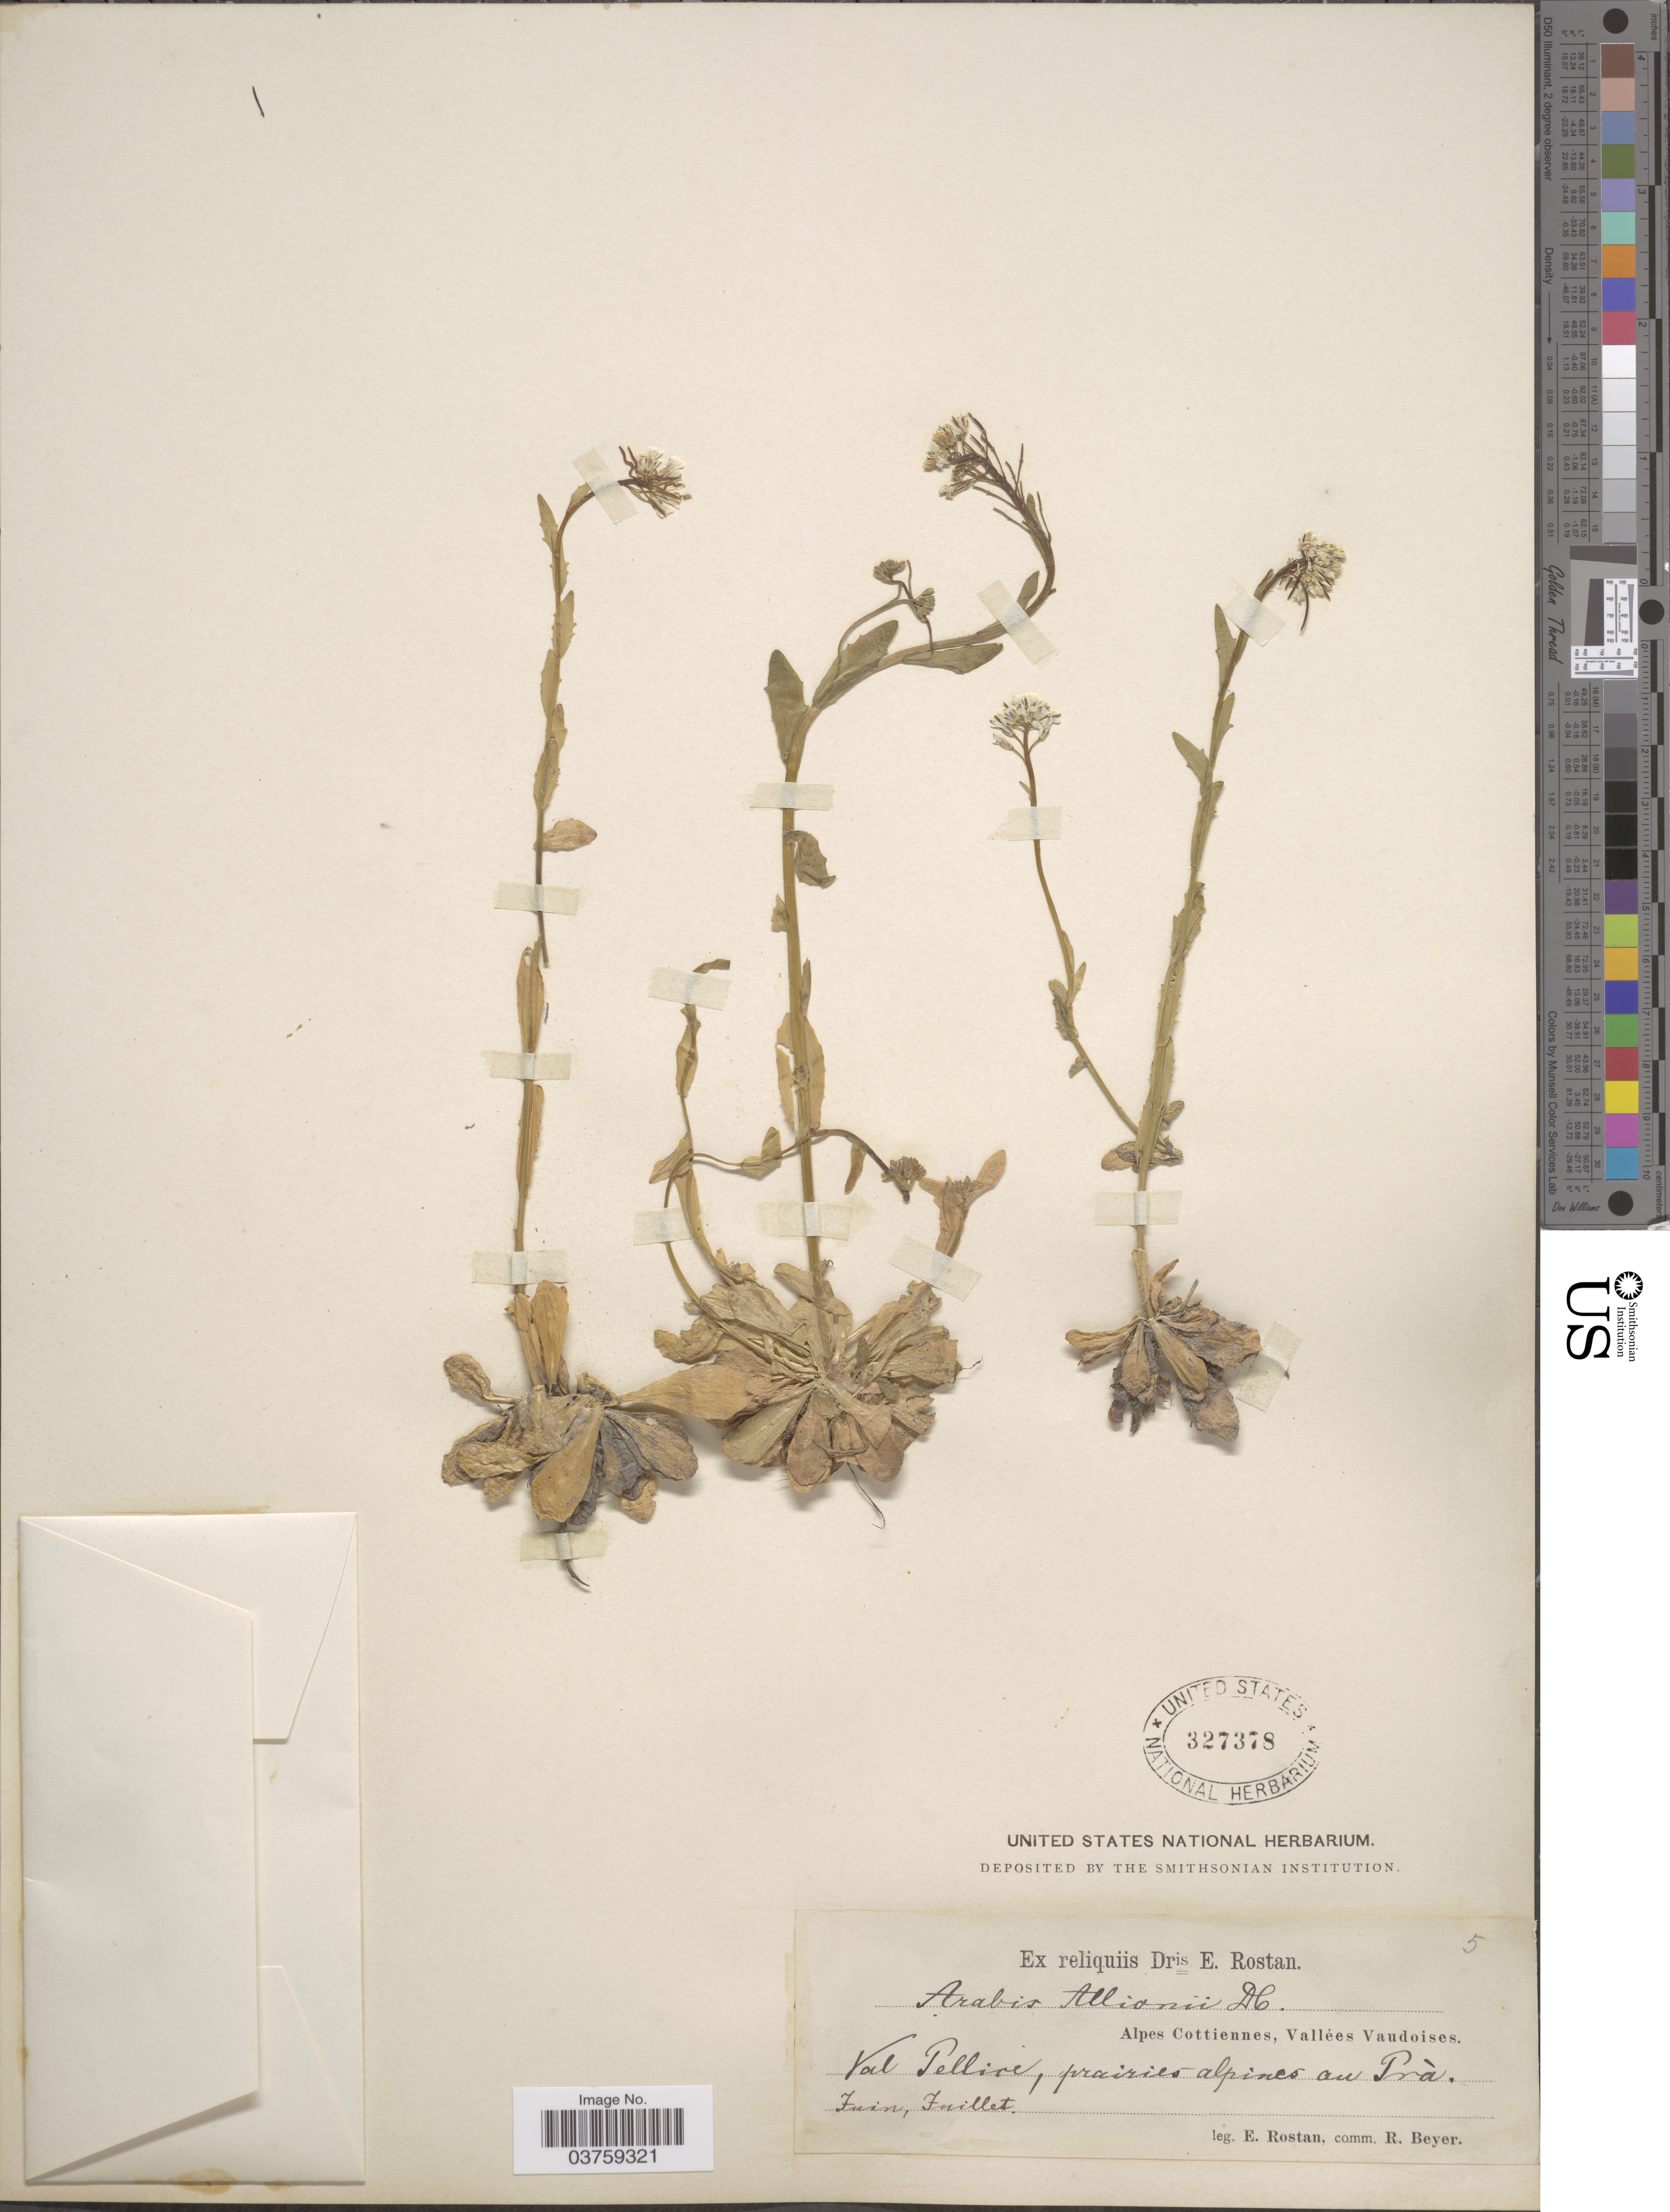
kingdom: Plantae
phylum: Tracheophyta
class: Magnoliopsida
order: Brassicales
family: Brassicaceae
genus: Arabis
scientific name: Arabis allioni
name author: DC.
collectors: E. Rostan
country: Italy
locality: Val Pellioe, prairies alpines au Prà.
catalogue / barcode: US 327378